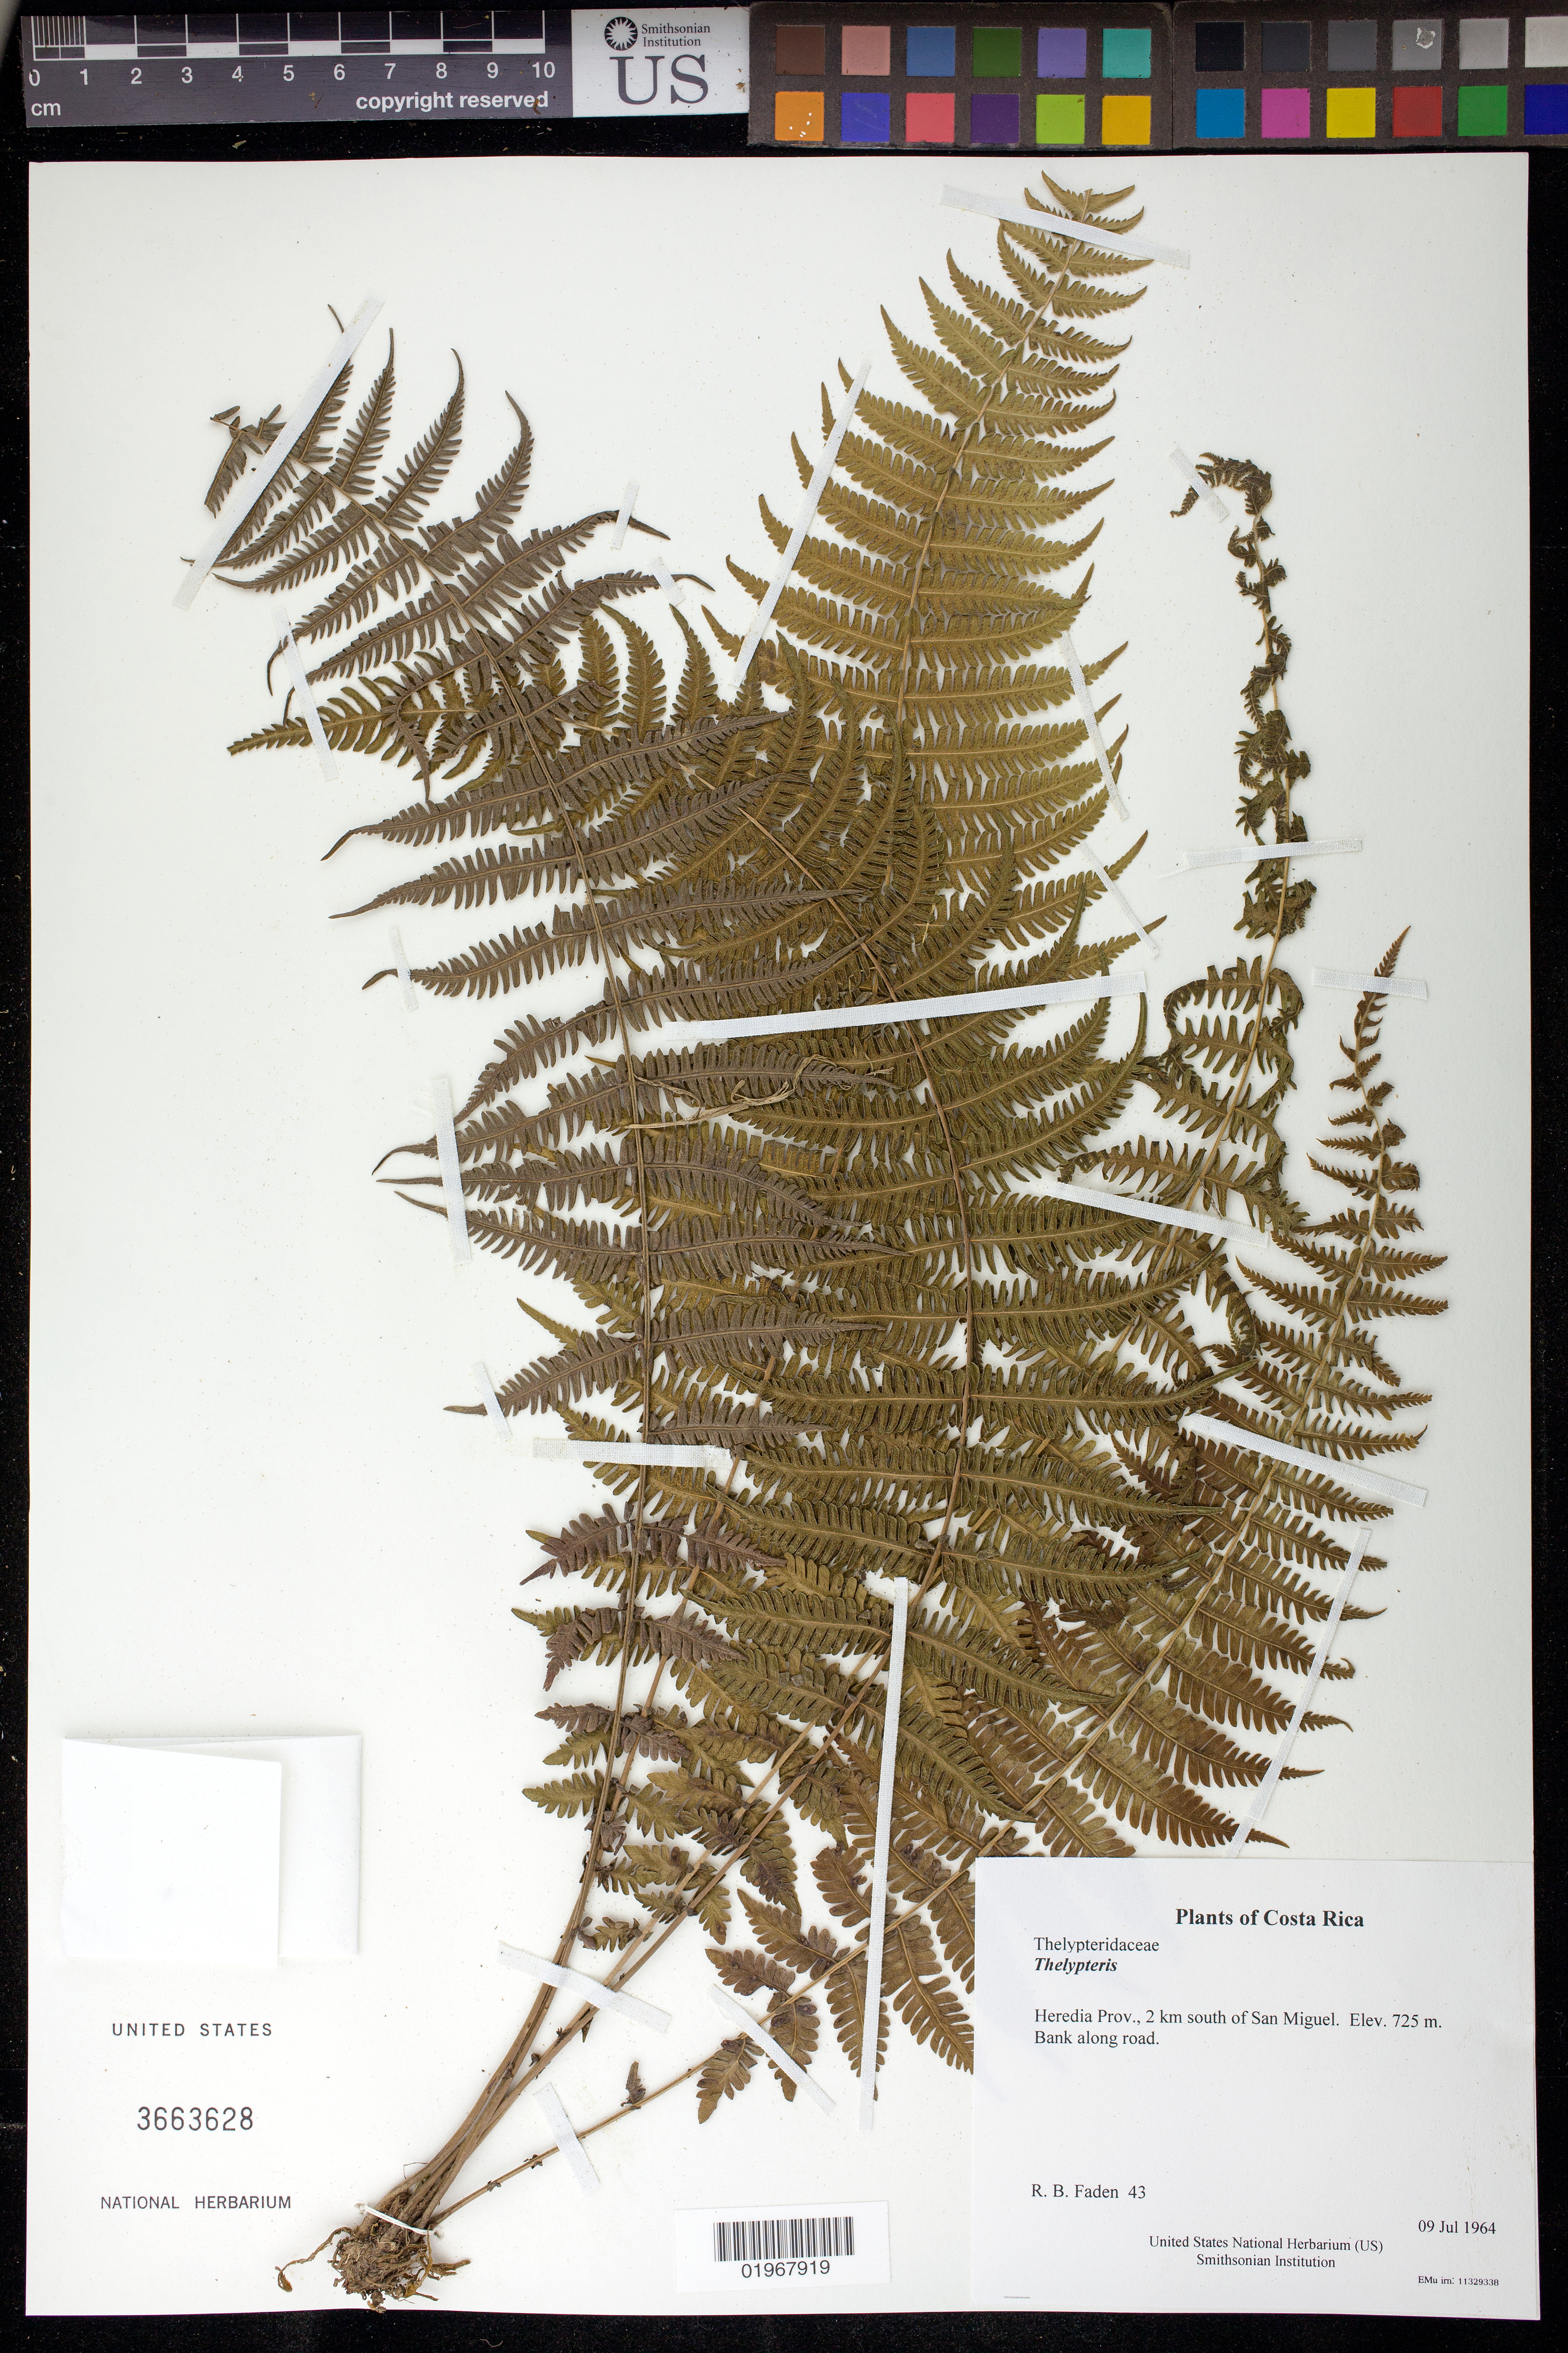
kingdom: Plantae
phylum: Tracheophyta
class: Polypodiopsida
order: Polypodiales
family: Thelypteridaceae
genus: Thelypteris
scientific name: Thelypteris sp.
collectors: R. B. Faden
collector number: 43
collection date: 1964-07-09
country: Costa Rica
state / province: Heredia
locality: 2 km south of San Miguel.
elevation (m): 725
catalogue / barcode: US 3663628